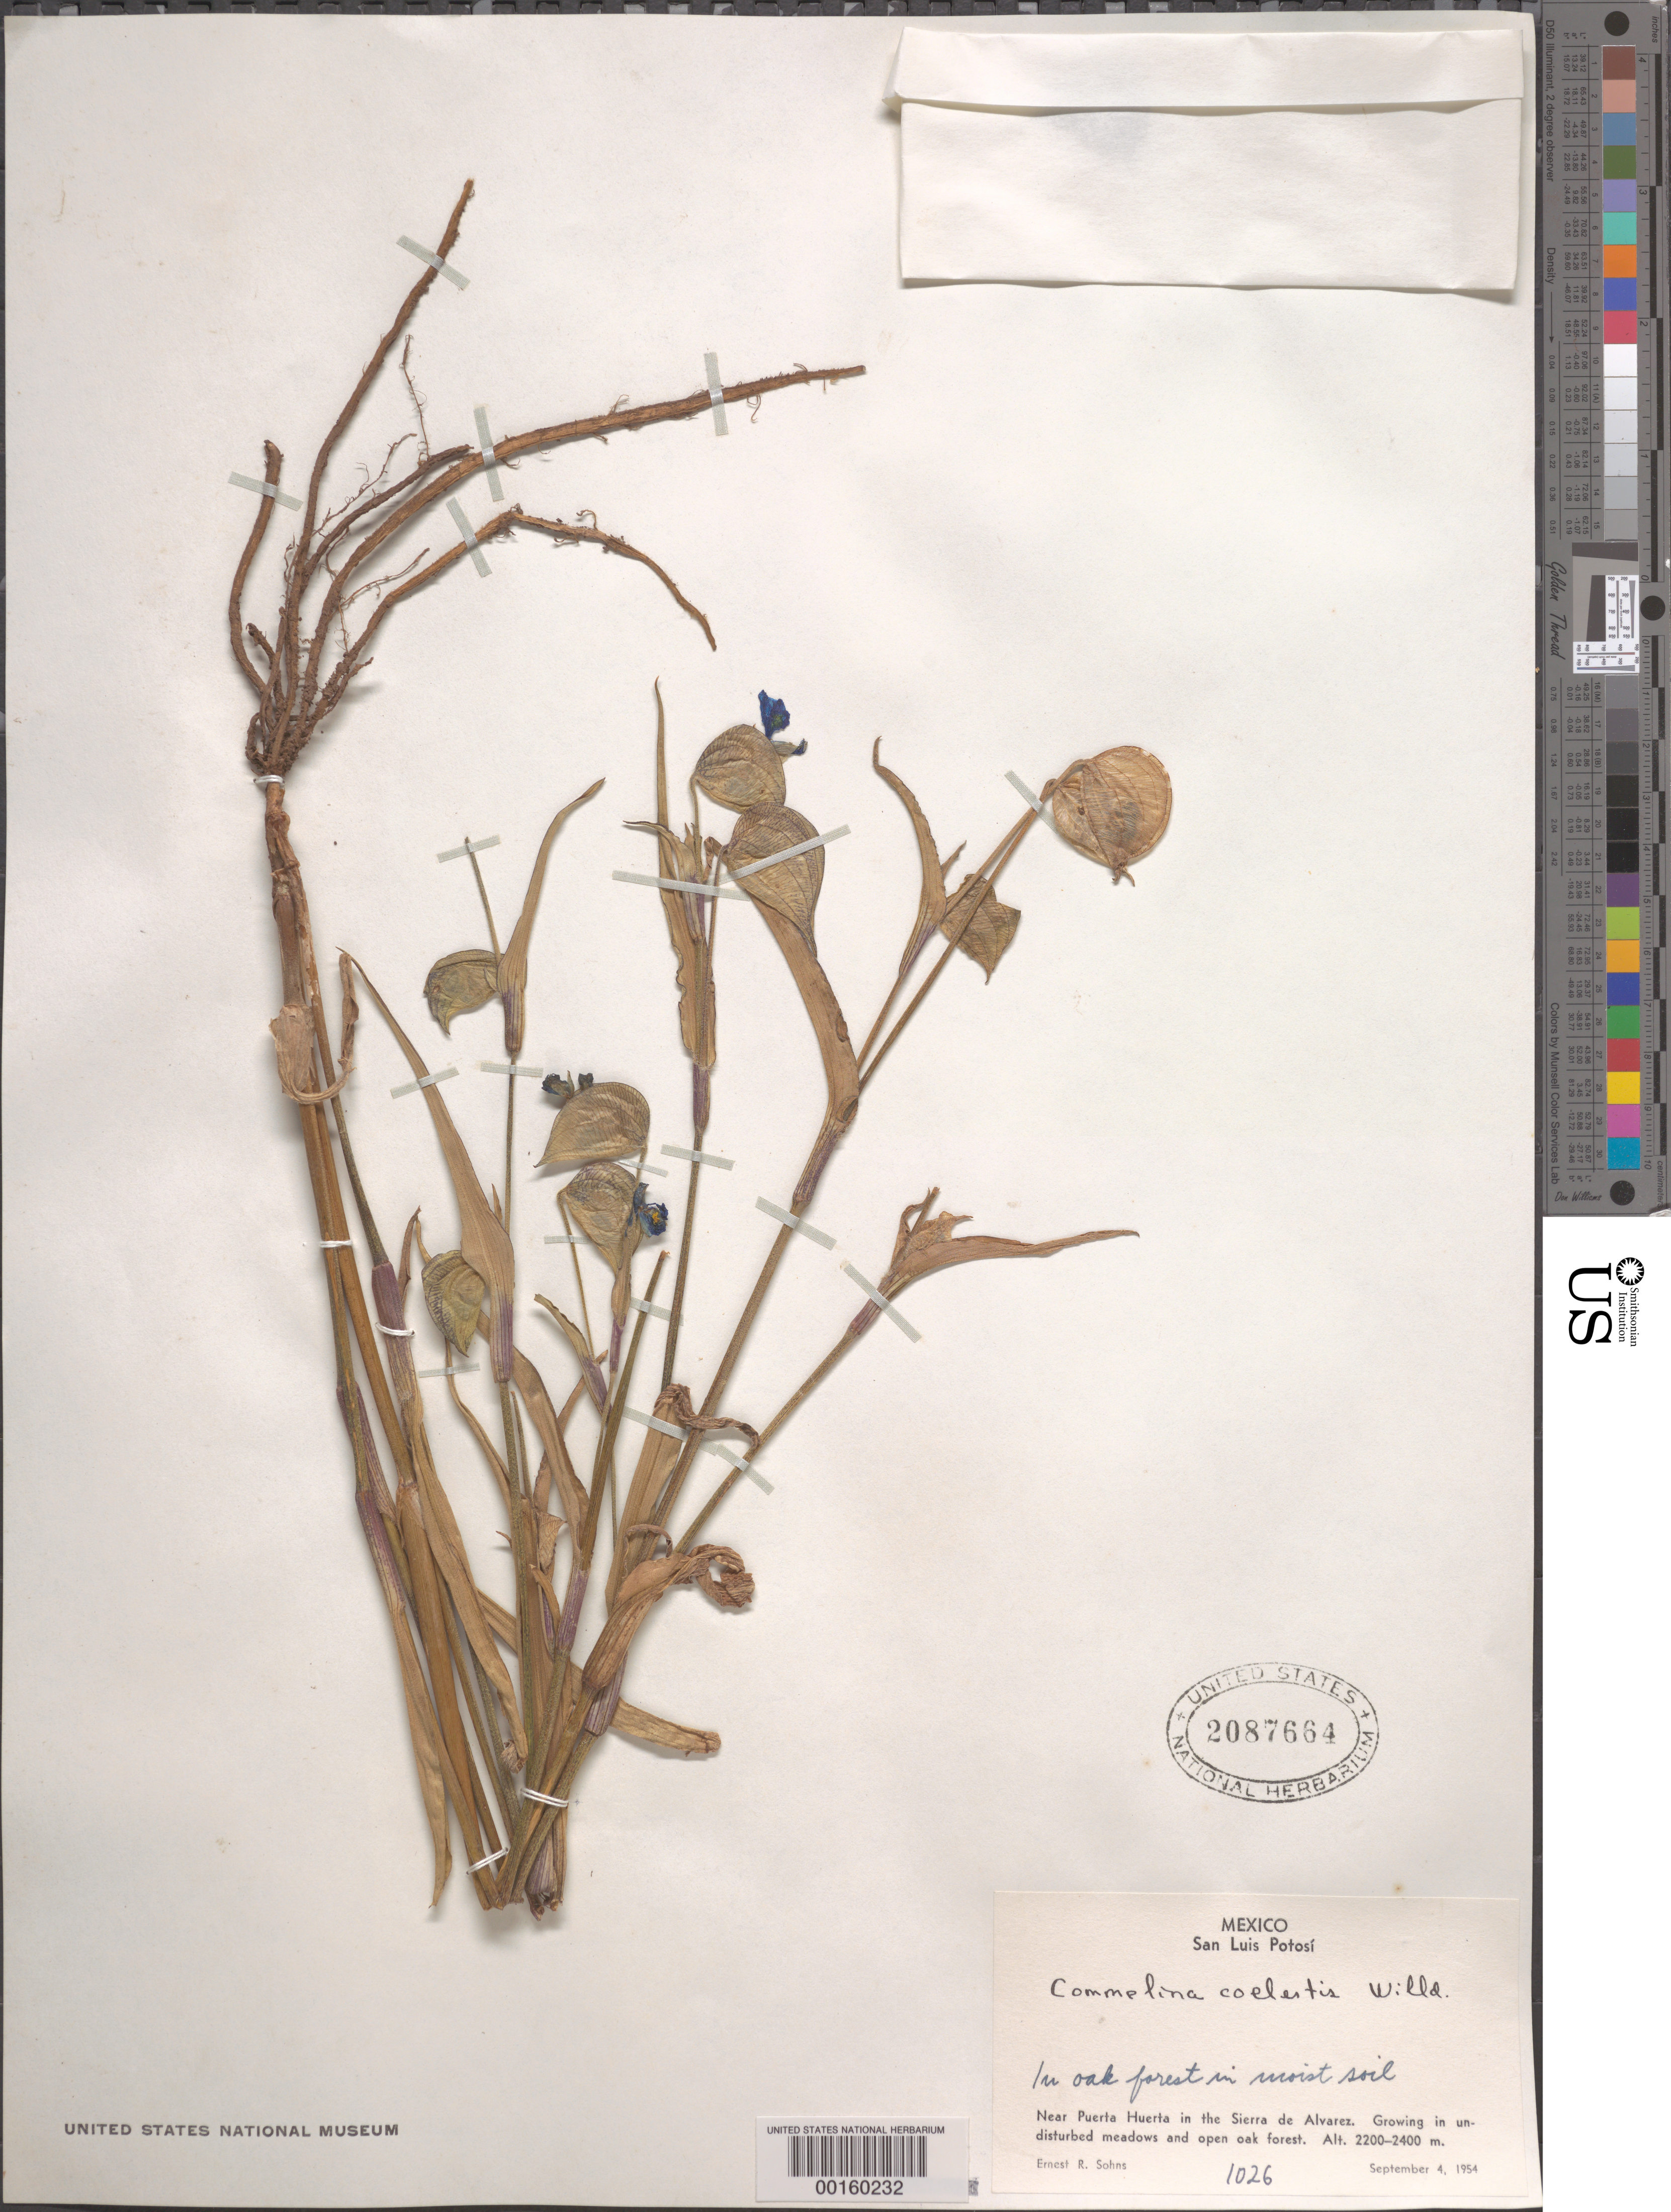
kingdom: Plantae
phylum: Tracheophyta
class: Liliopsida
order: Commelinales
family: Commelinaceae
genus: Commelina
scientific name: Commelina coelestis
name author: Willd.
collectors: E. R. Sohns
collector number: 1026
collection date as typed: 04 Sep 1954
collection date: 1954-09-04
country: Mexico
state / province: San Luis Potosí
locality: Near puerta huerta in the Sierra de Alvarez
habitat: Oak forest, moist soil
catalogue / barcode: US 2087664